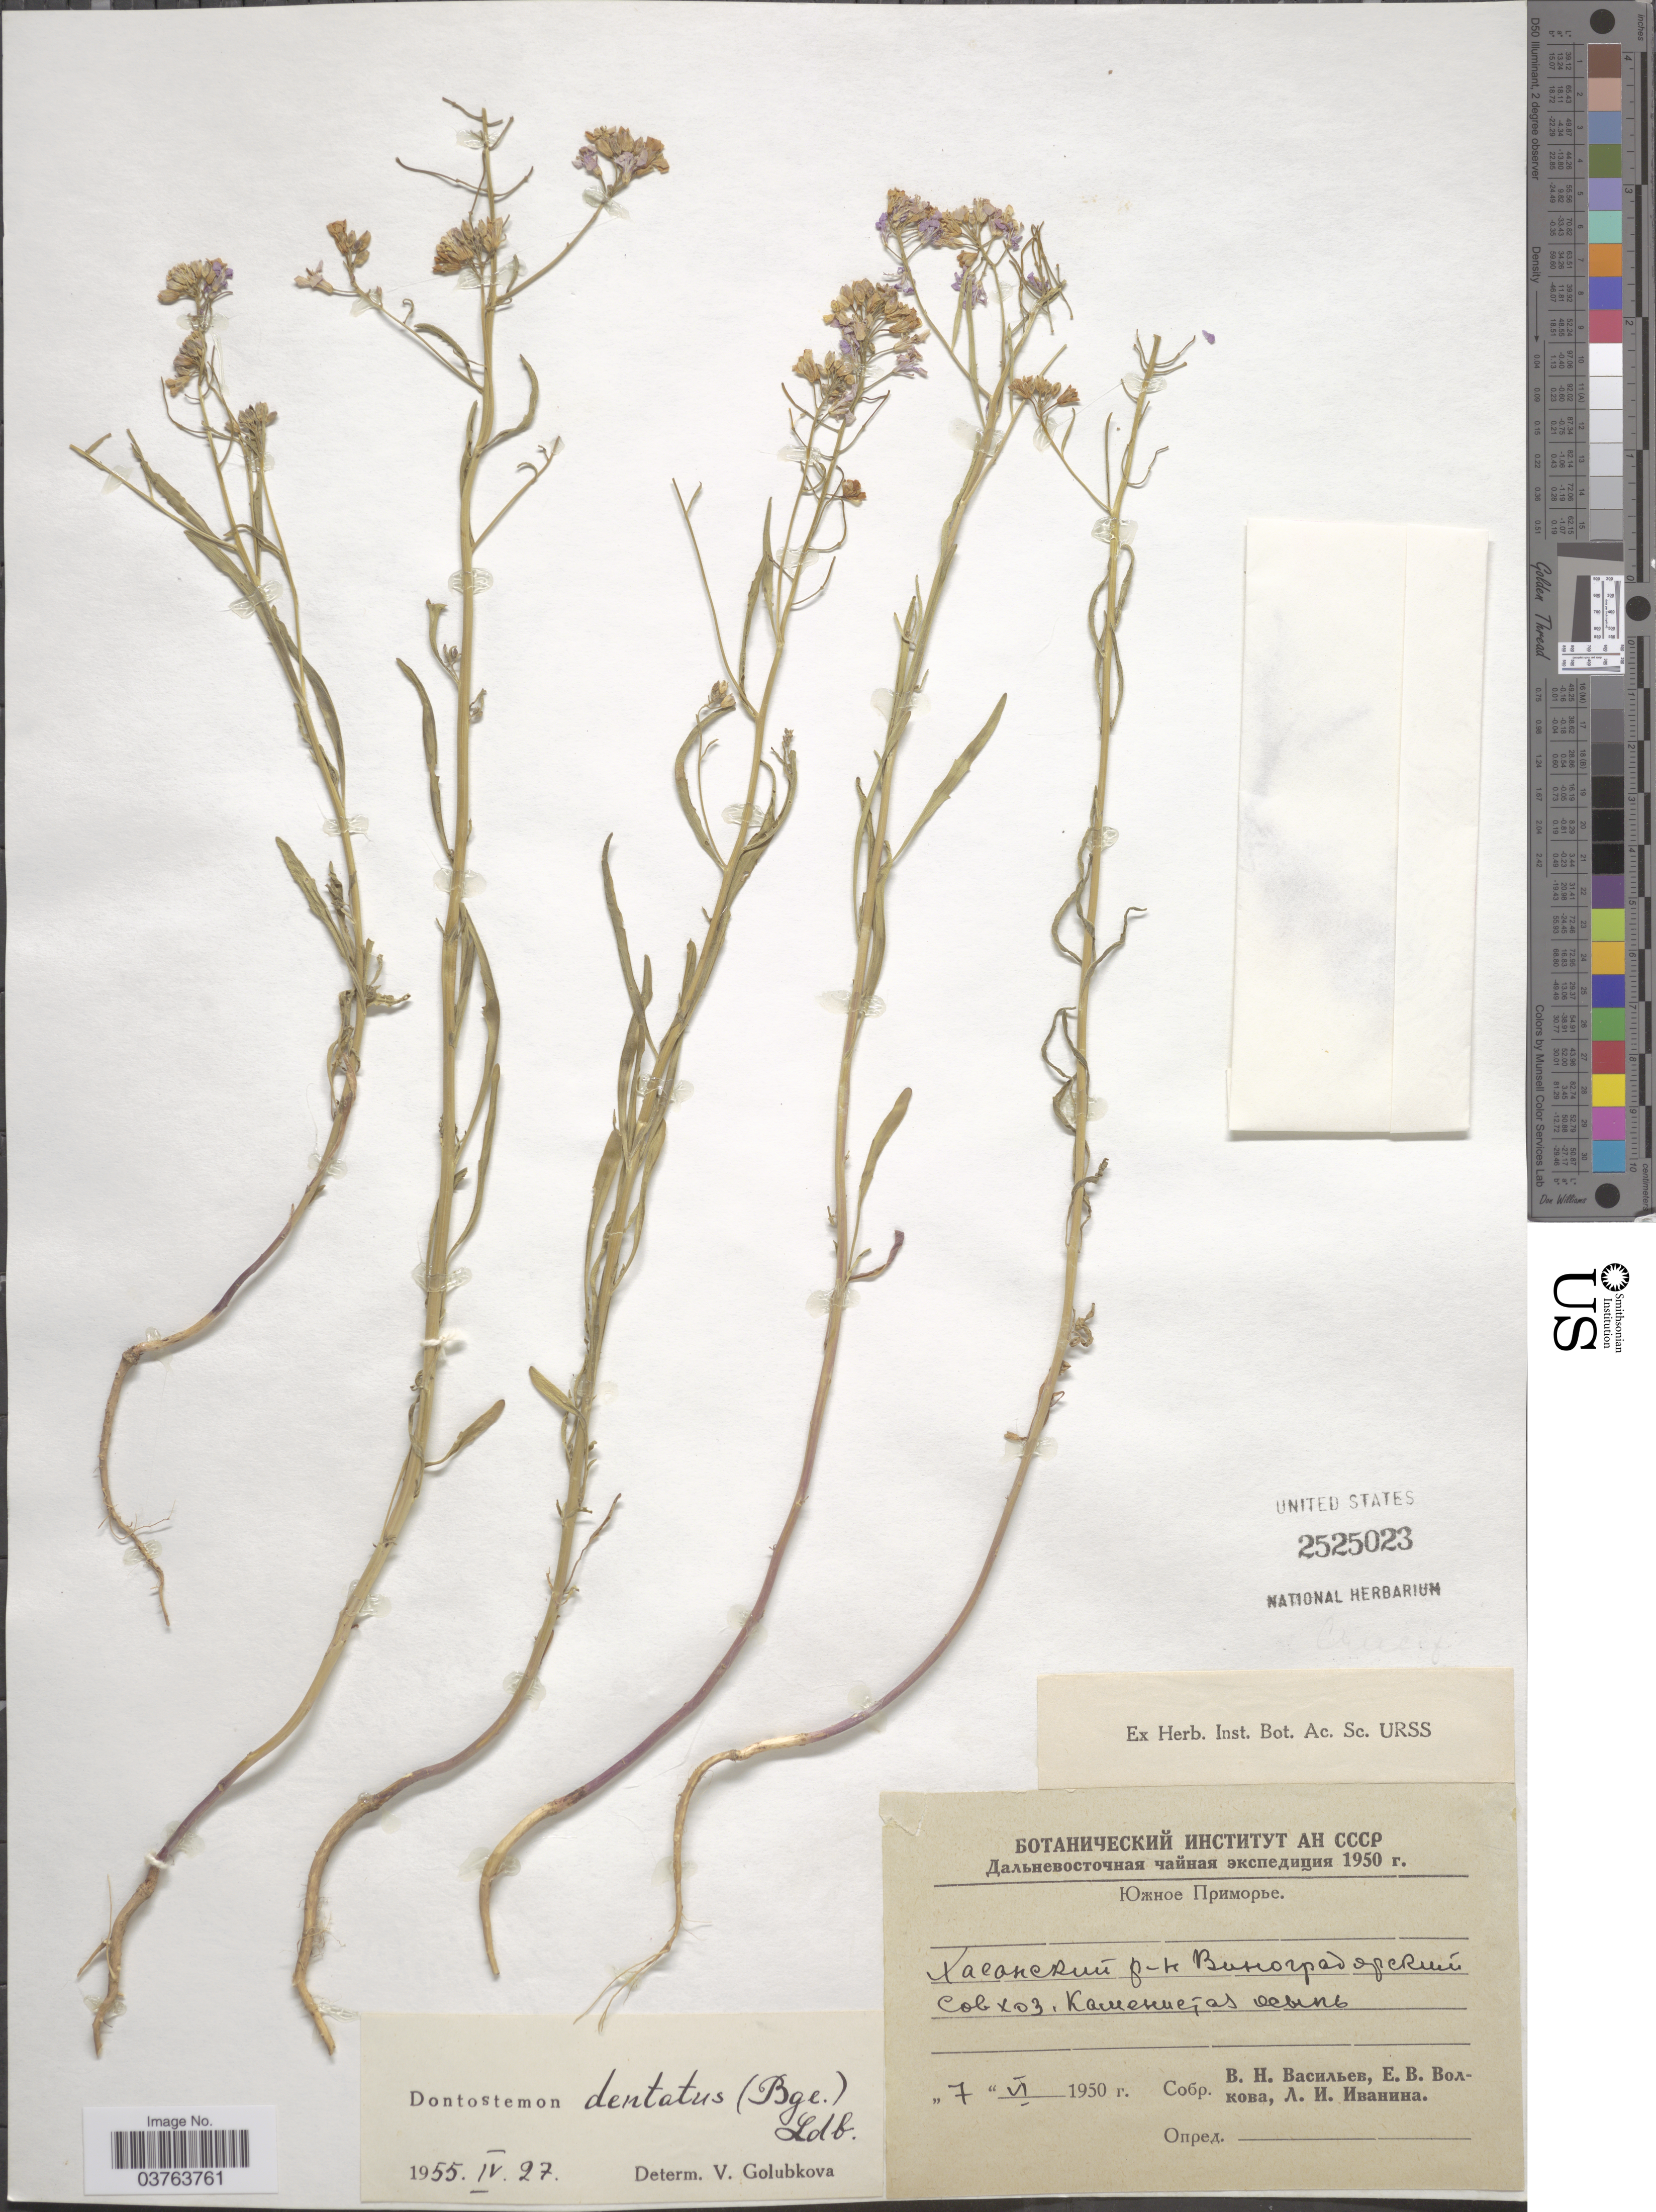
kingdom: Plantae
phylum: Tracheophyta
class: Magnoliopsida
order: Brassicales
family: Brassicaceae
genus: Dontostemon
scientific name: Dontostemon dentatus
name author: (Benge) Ledeb.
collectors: V. Vasilev, E. V. Volkova & L. Ivanina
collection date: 1950-06-07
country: Russian Federation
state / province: Primorsky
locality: Khasanskiy Rayon, Vinogradovskiy sovkhoz.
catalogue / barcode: US 2525023